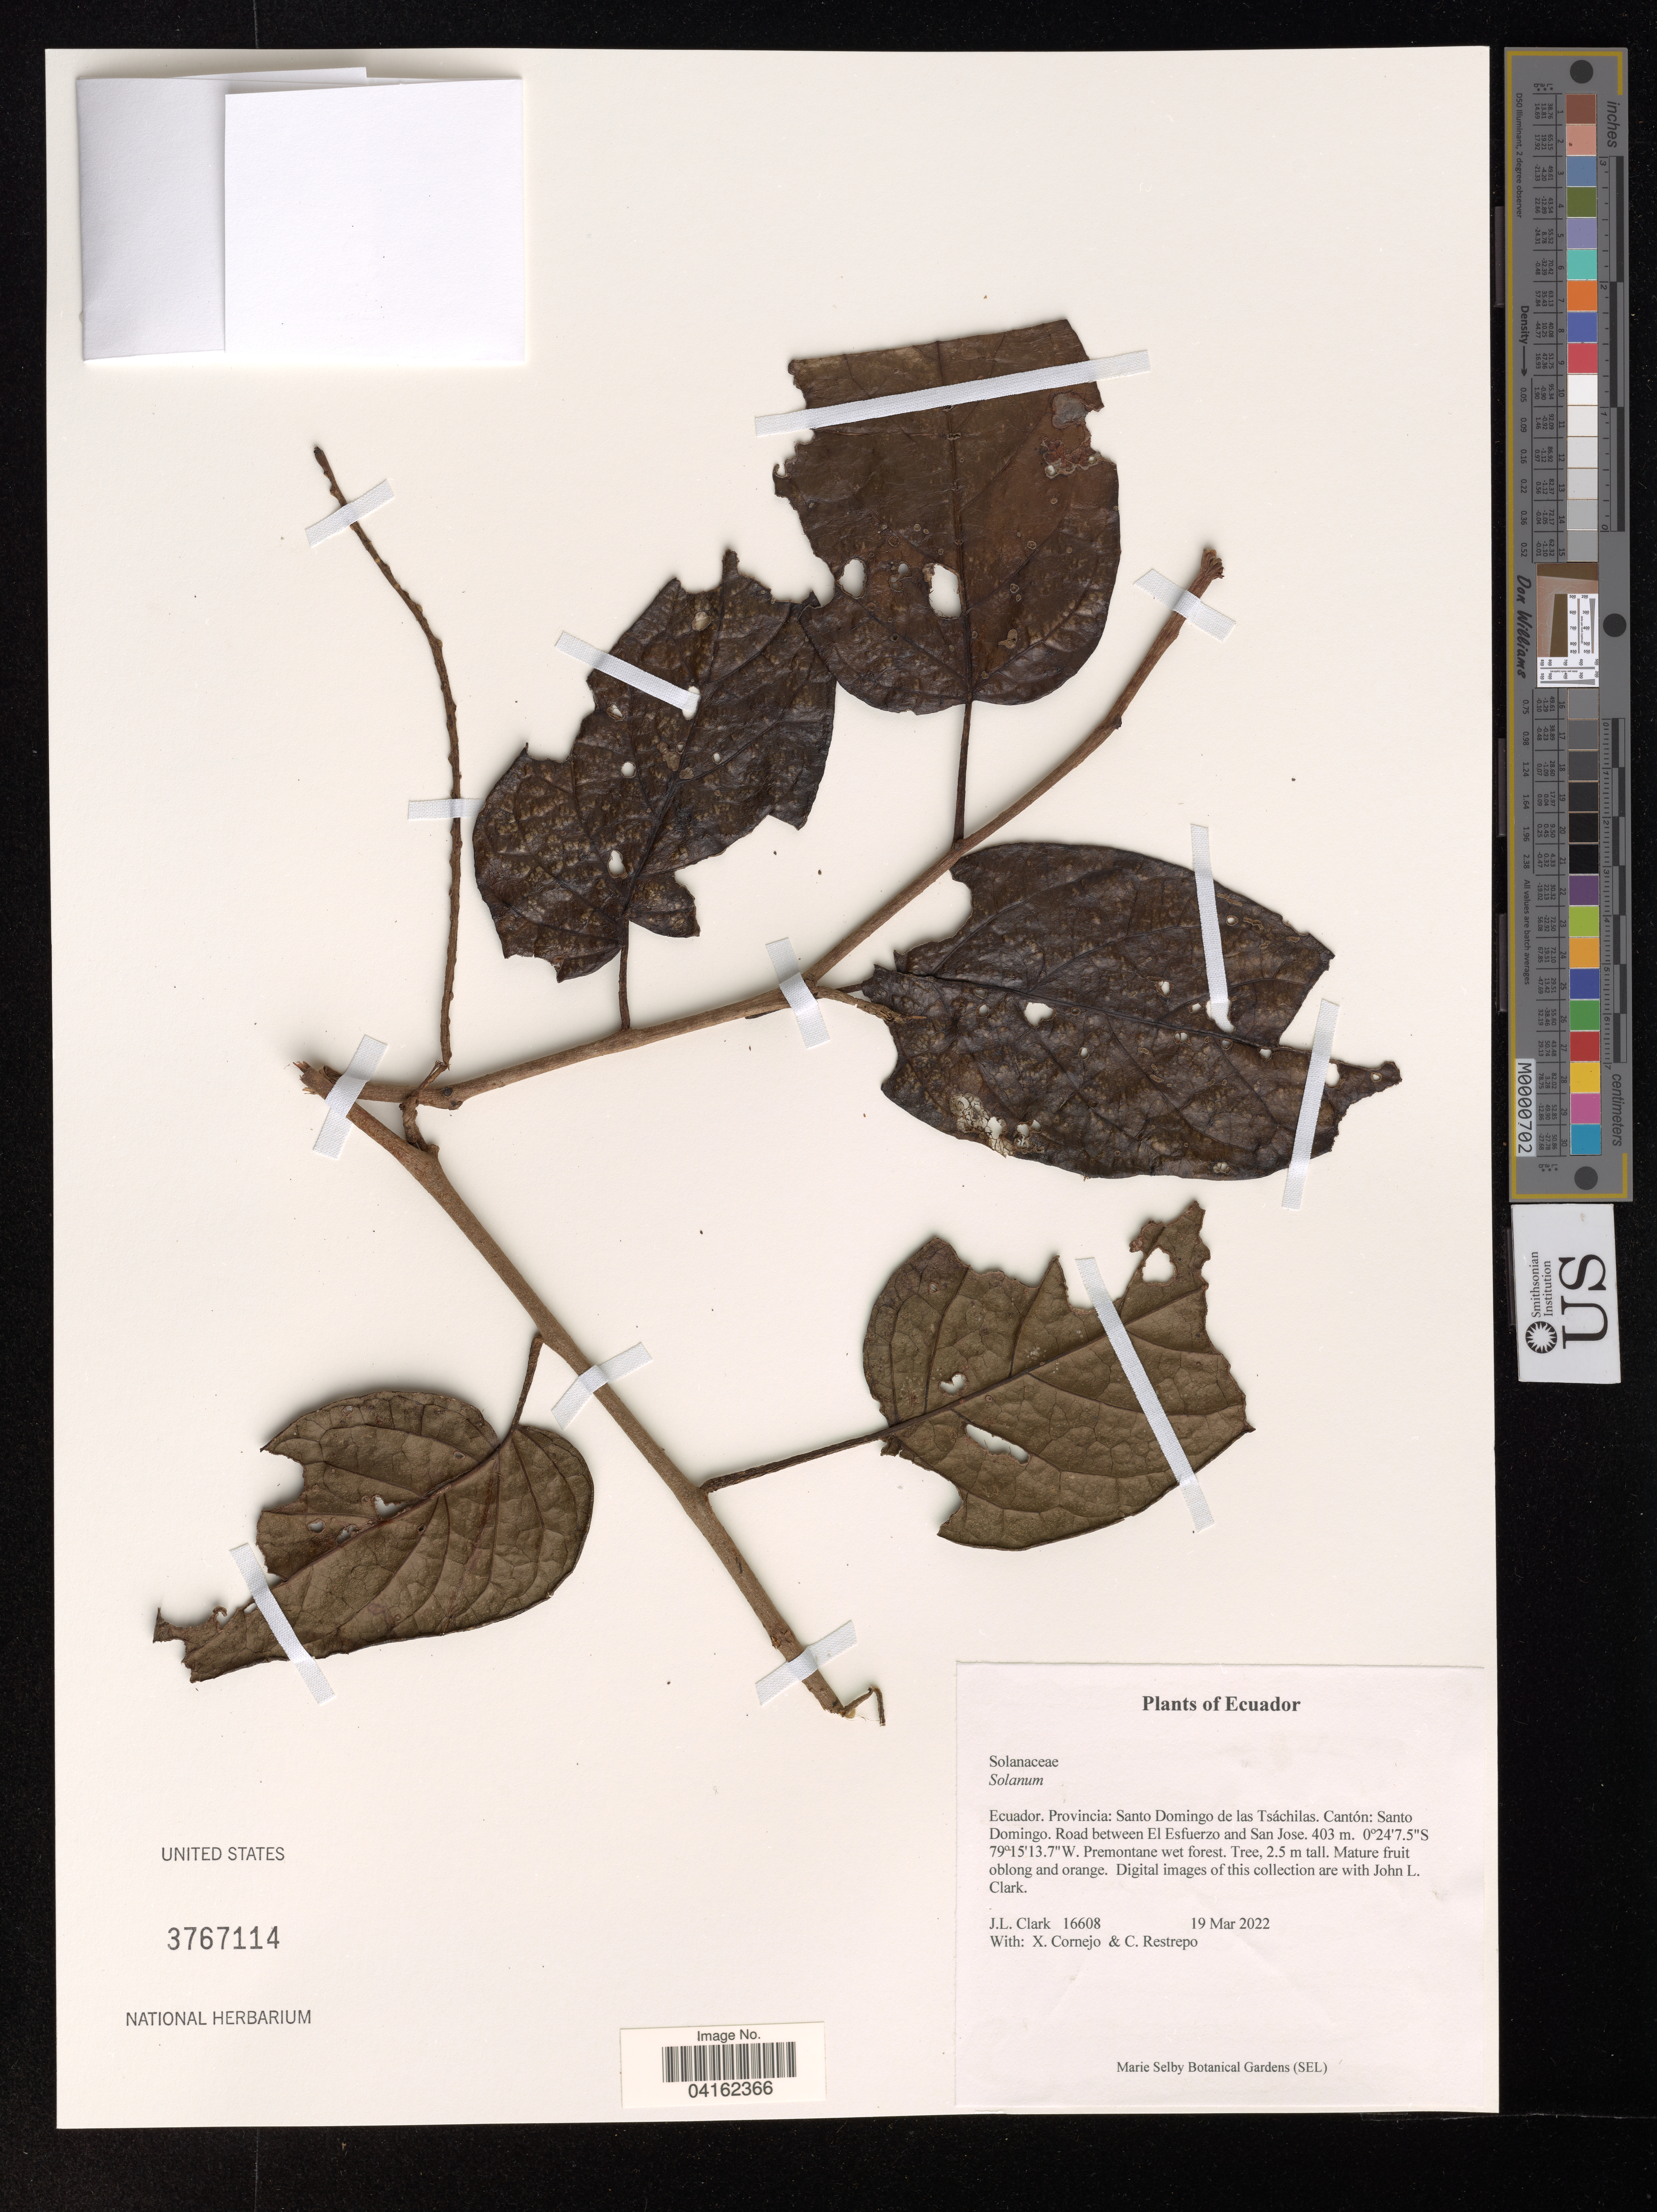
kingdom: Plantae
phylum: Tracheophyta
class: Magnoliopsida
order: Solanales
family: Solanaceae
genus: Solanum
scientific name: Solanum (Leptostemonum) sp.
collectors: J. L. Clark, X. Cornejo & C. Restrepo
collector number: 16608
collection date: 2022-03-19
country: Ecuador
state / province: Tsáchilas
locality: Provincia: Santo Domingo de las Tsáchilas. Cantón: Santo Domingo. Road between El Esfuerzo and San Jose.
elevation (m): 403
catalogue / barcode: US 3767114